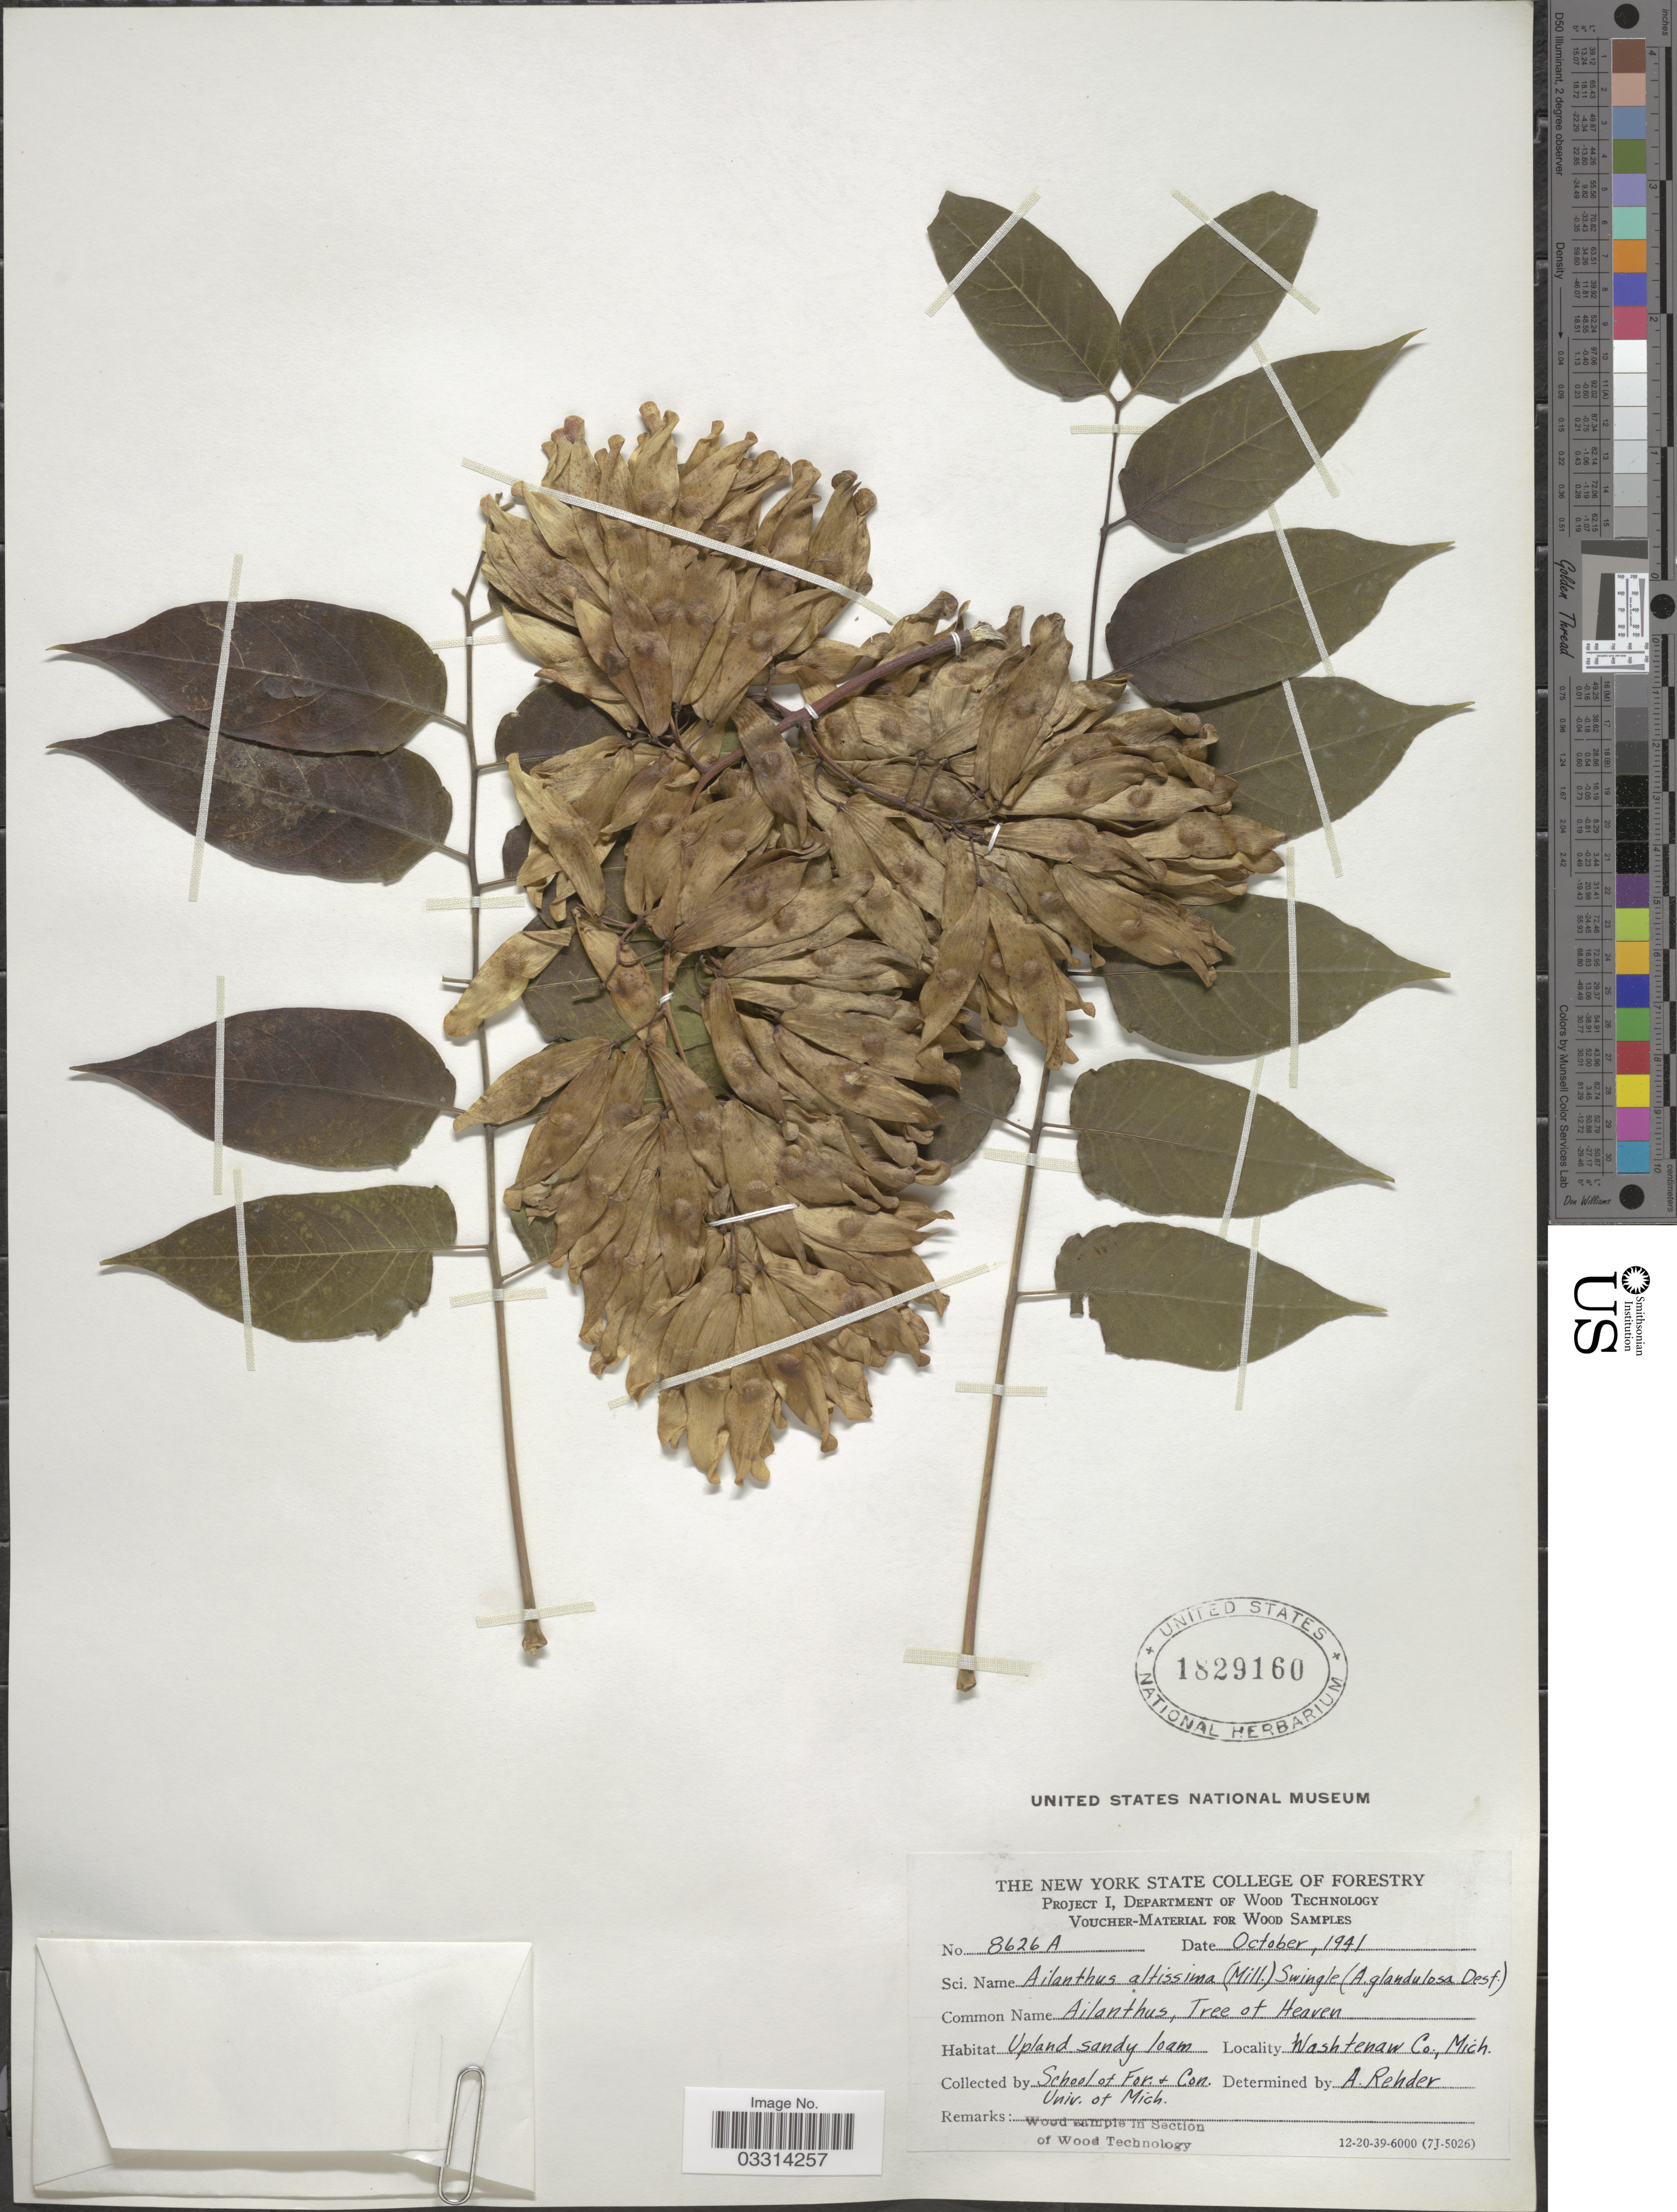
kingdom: Plantae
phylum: Tracheophyta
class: Magnoliopsida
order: Sapindales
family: Simaroubaceae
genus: Ailanthus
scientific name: Ailanthus altissima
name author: (Mill.) Swingle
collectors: School of For. & Con. & University of Michigan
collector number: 8626 A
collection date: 1941-10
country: United States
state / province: Michigan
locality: Washtenaw Co.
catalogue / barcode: US 1829160